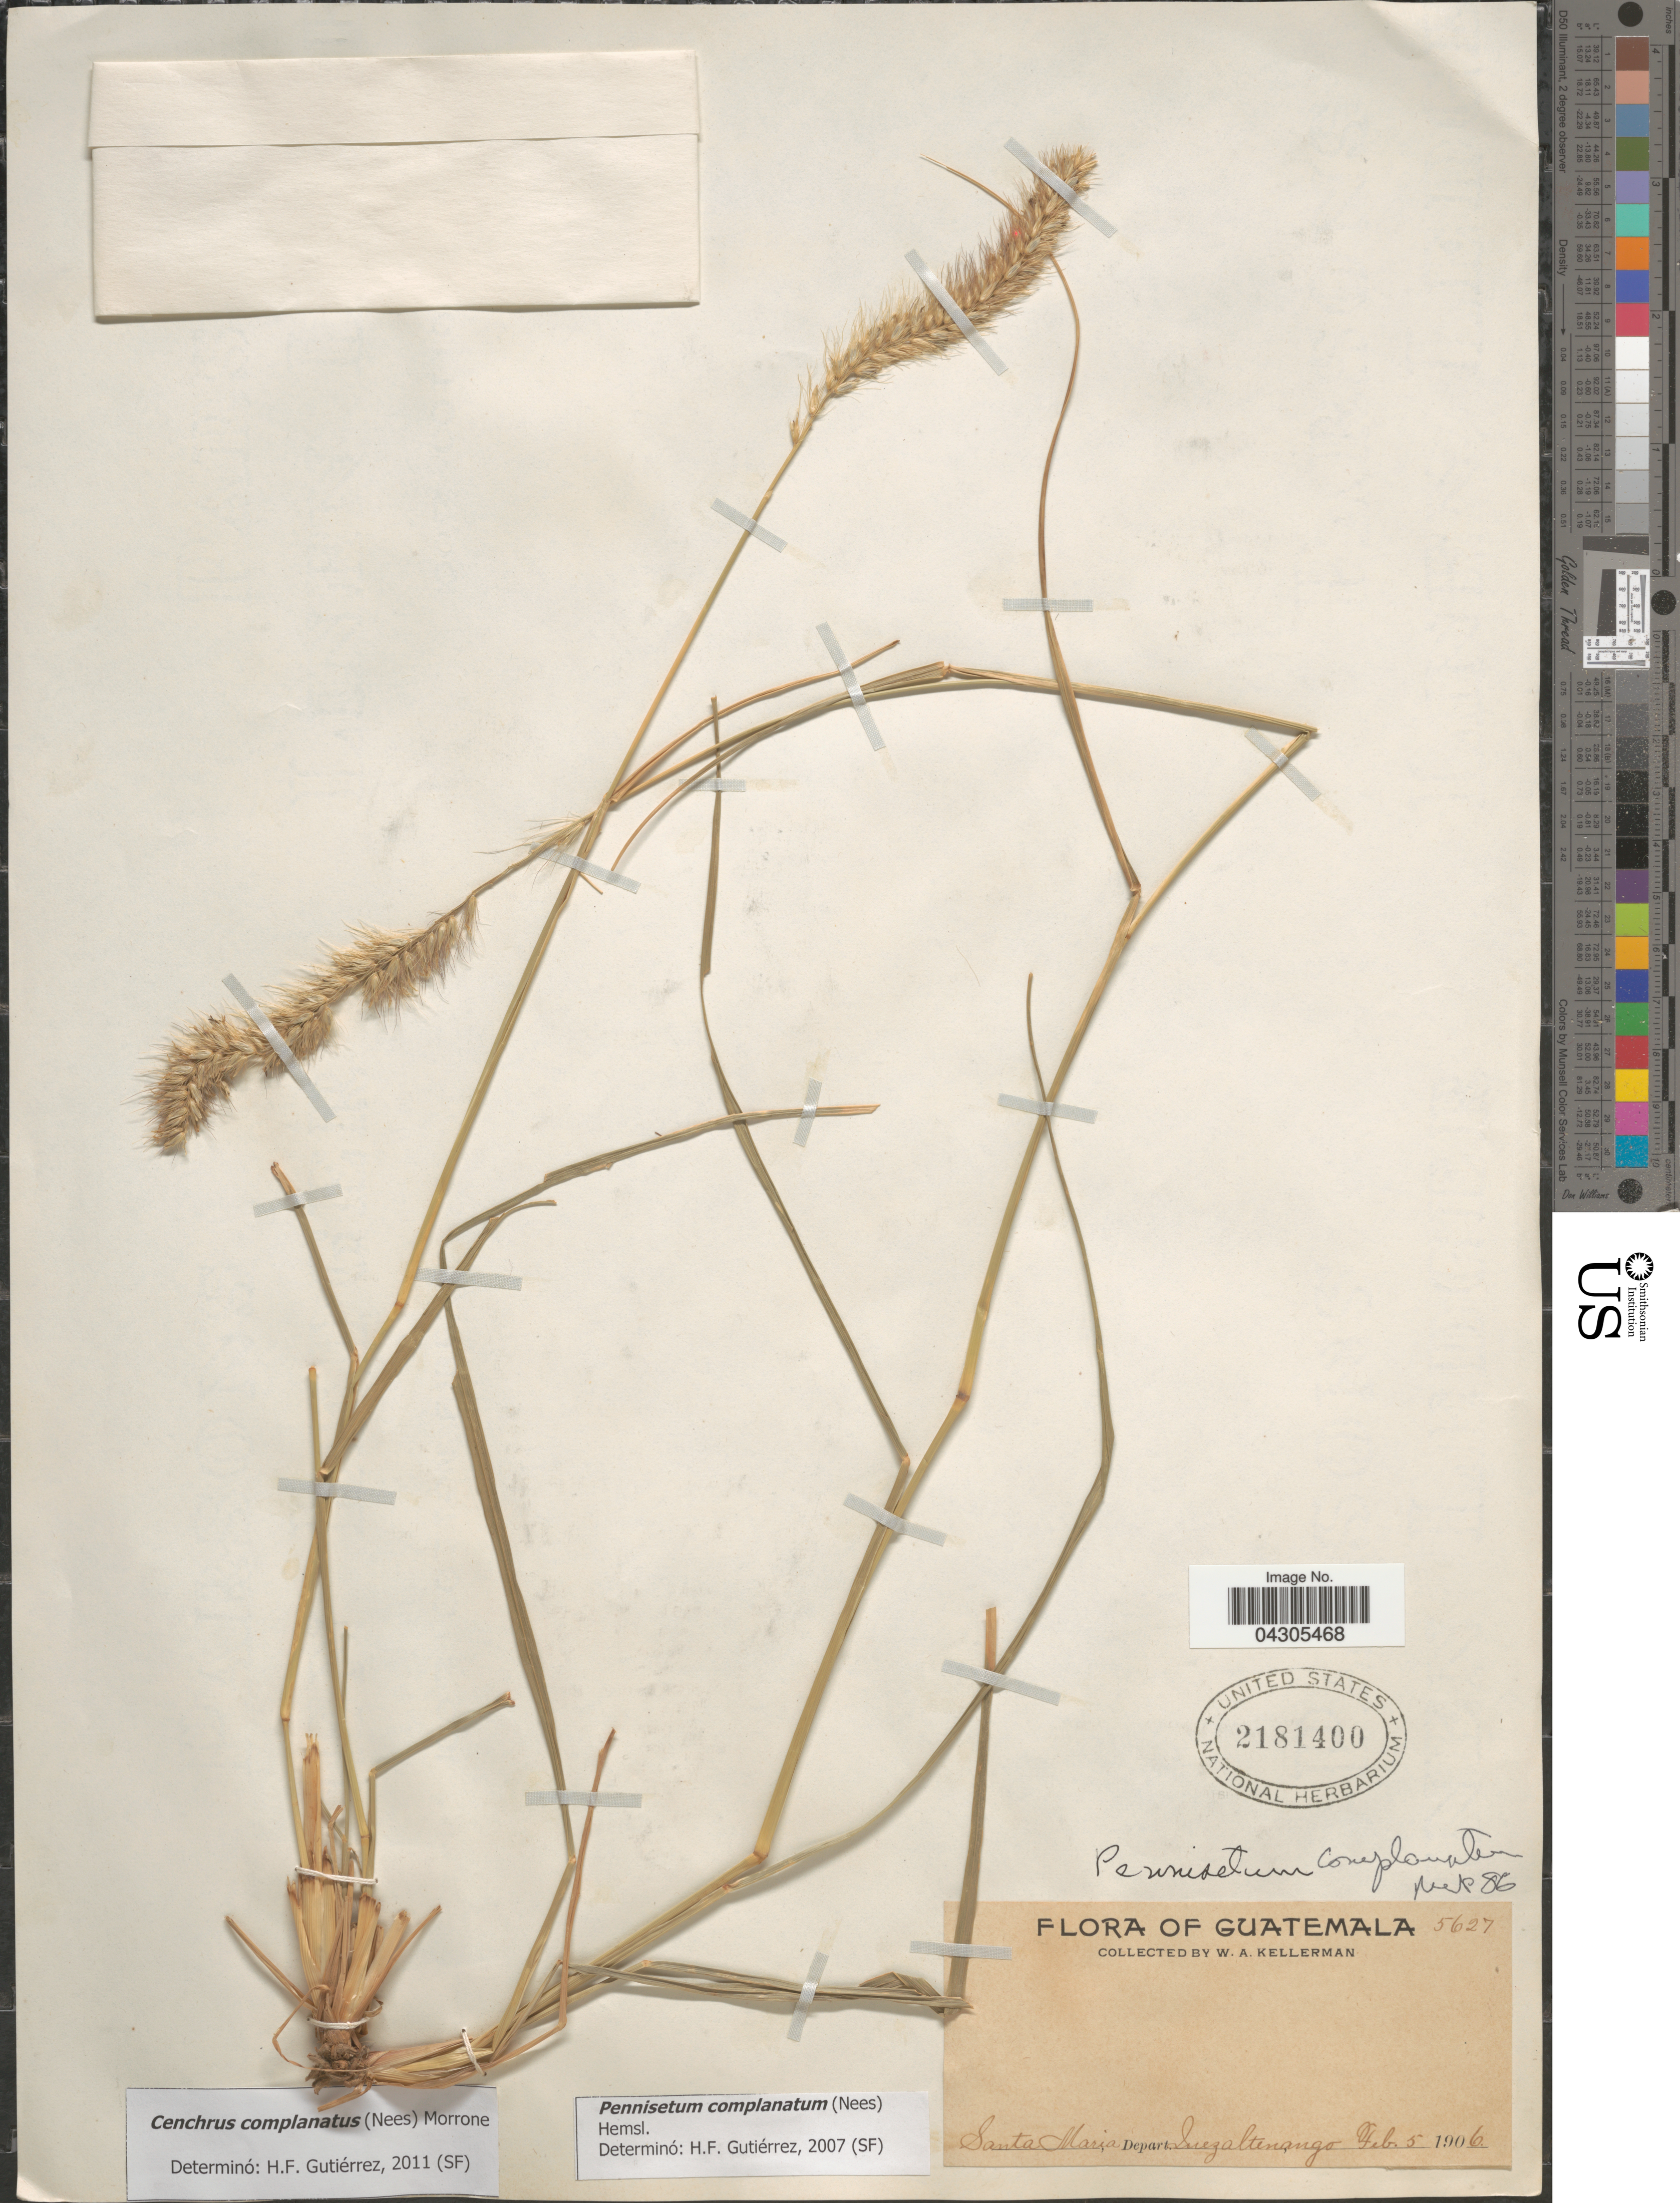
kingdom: Plantae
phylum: Tracheophyta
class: Liliopsida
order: Poales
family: Poaceae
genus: Cenchrus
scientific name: Cenchrus complanatus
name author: (Nees) Morrone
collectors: W. Kellerman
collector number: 5627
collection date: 1906-02-05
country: Guatemala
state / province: Quetzaltenango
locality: Santa Maria, Depart. Quezaltenango.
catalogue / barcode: US 2181400